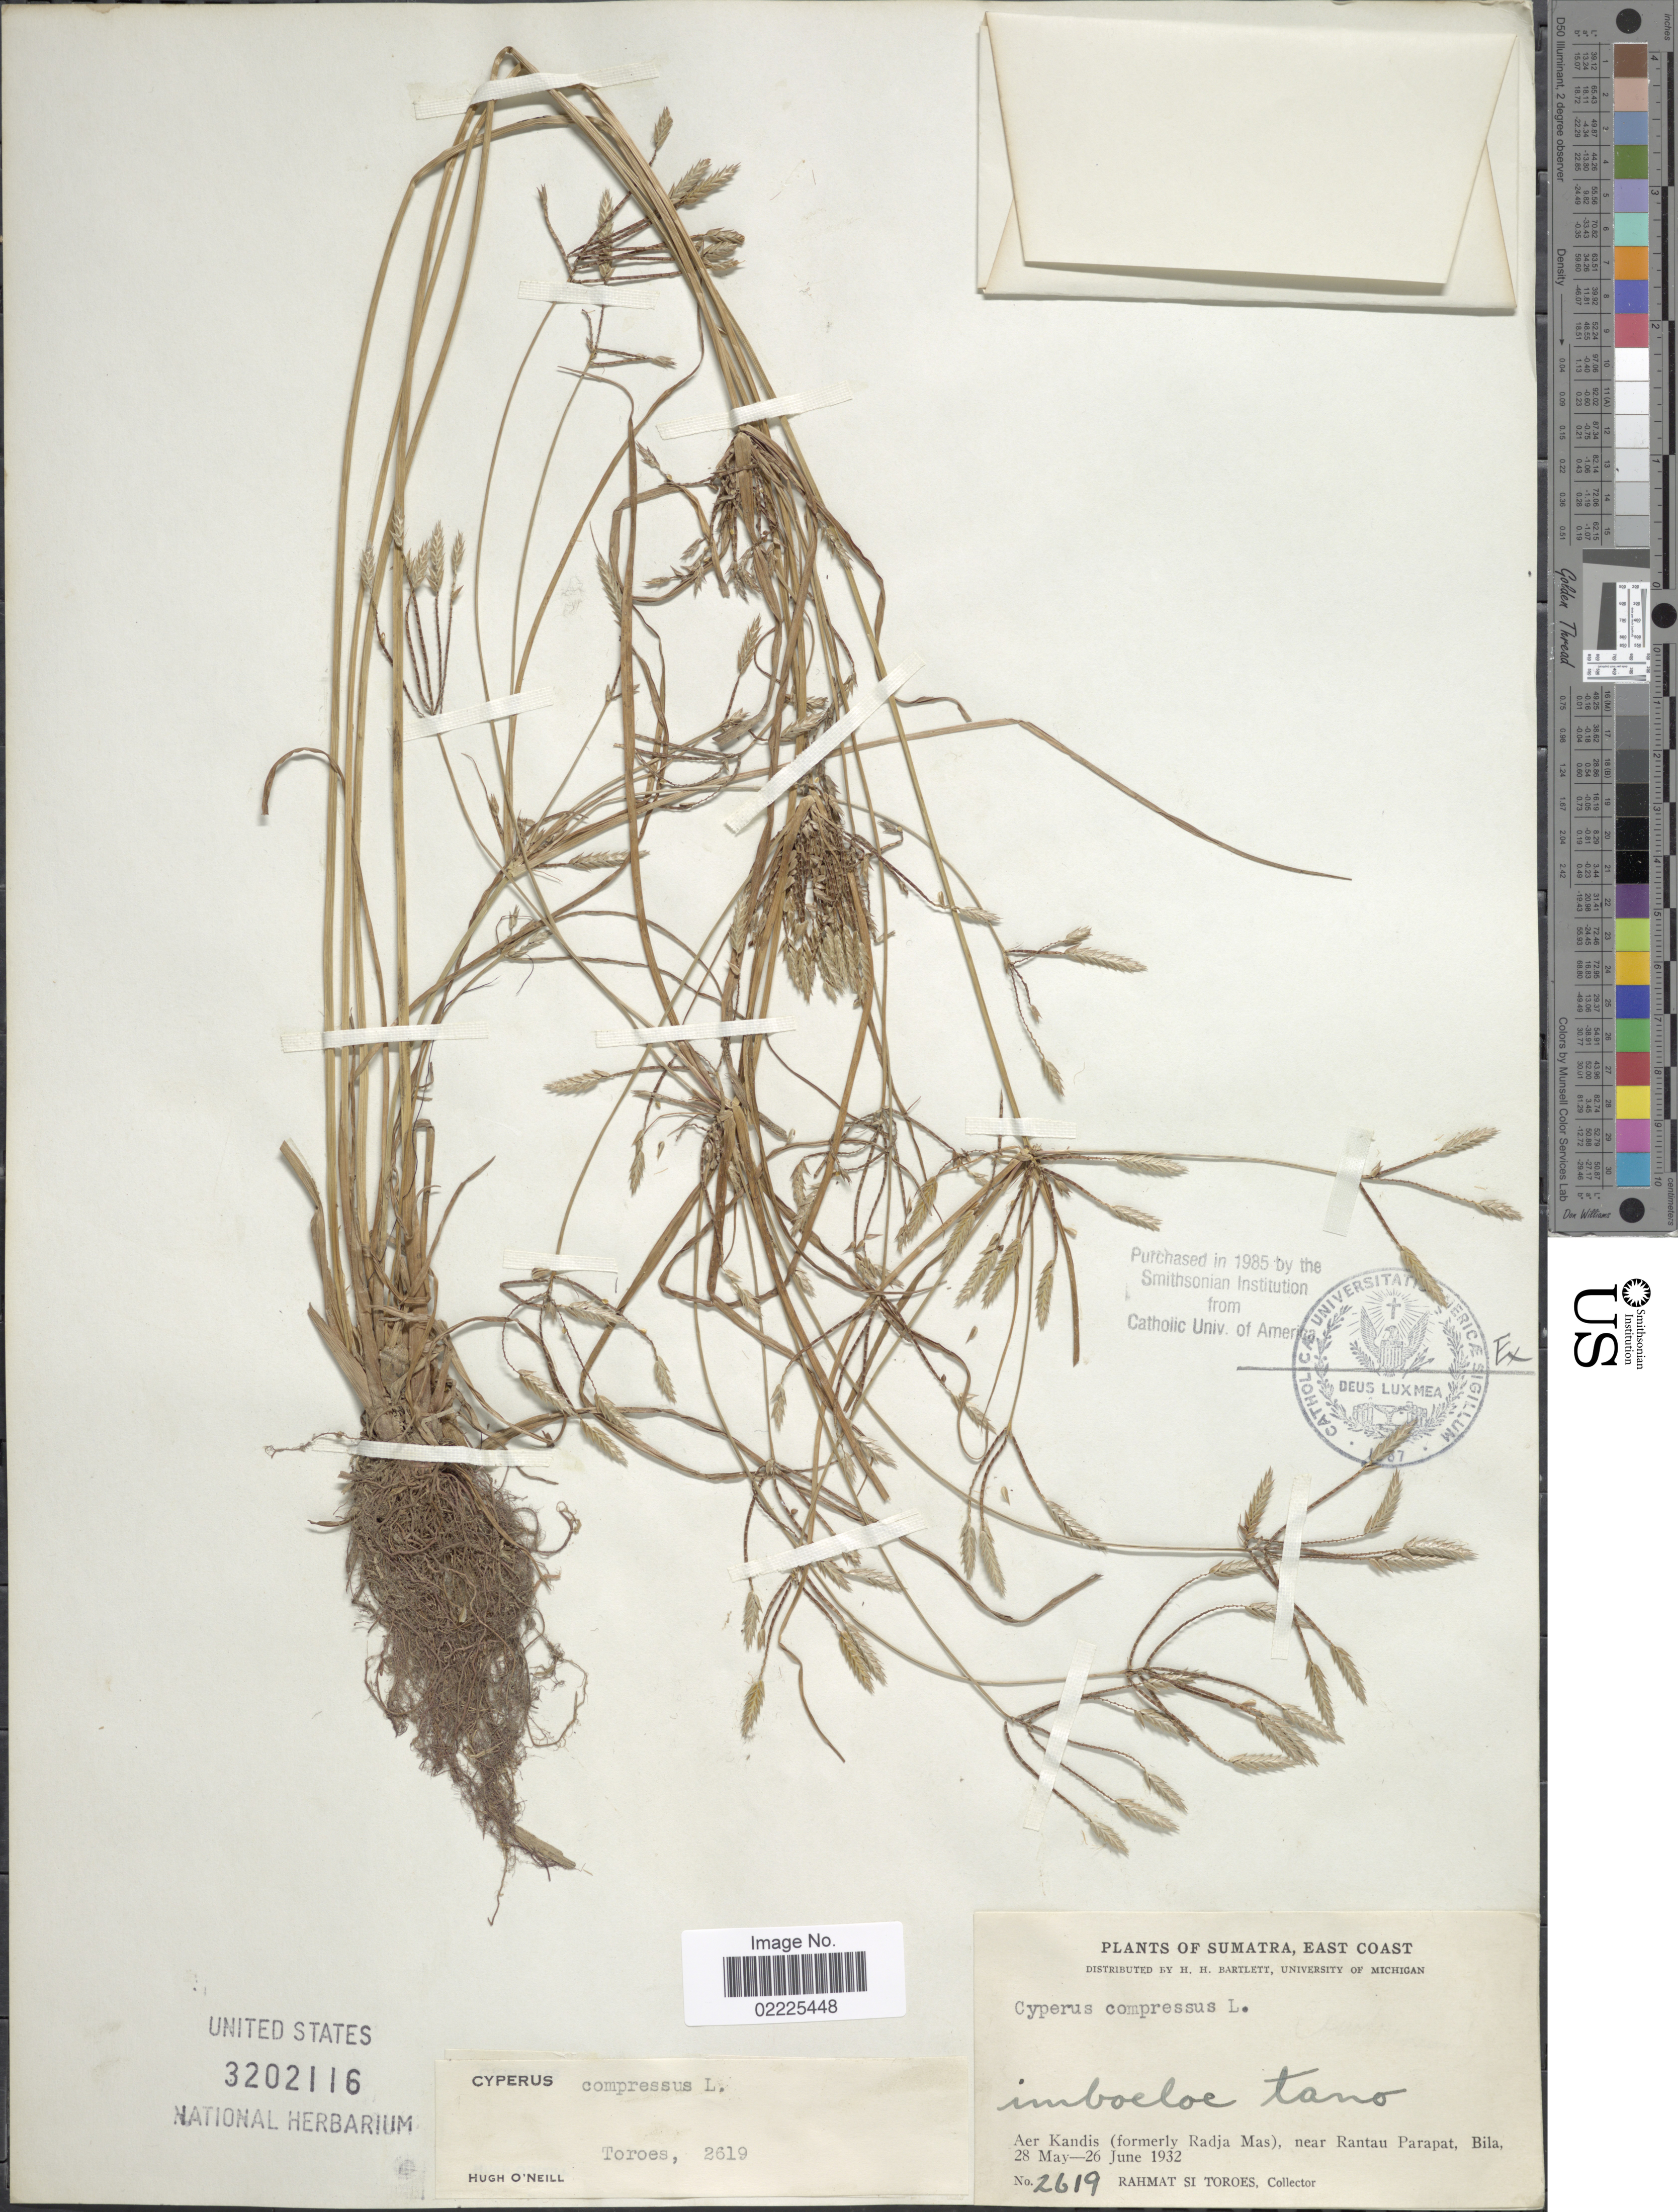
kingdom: Plantae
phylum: Tracheophyta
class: Liliopsida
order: Poales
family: Cyperaceae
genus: Cyperus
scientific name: Cyperus compressus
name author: L.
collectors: Rahmat Si Boeea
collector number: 2619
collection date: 1932-05-28/1932-06-26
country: Indonesia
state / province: Sumatra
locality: East Coast, imboeloe tano, Aer Kandis (formerly Radja Mas), near Rantau Parapat, Bila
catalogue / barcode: US 3202116